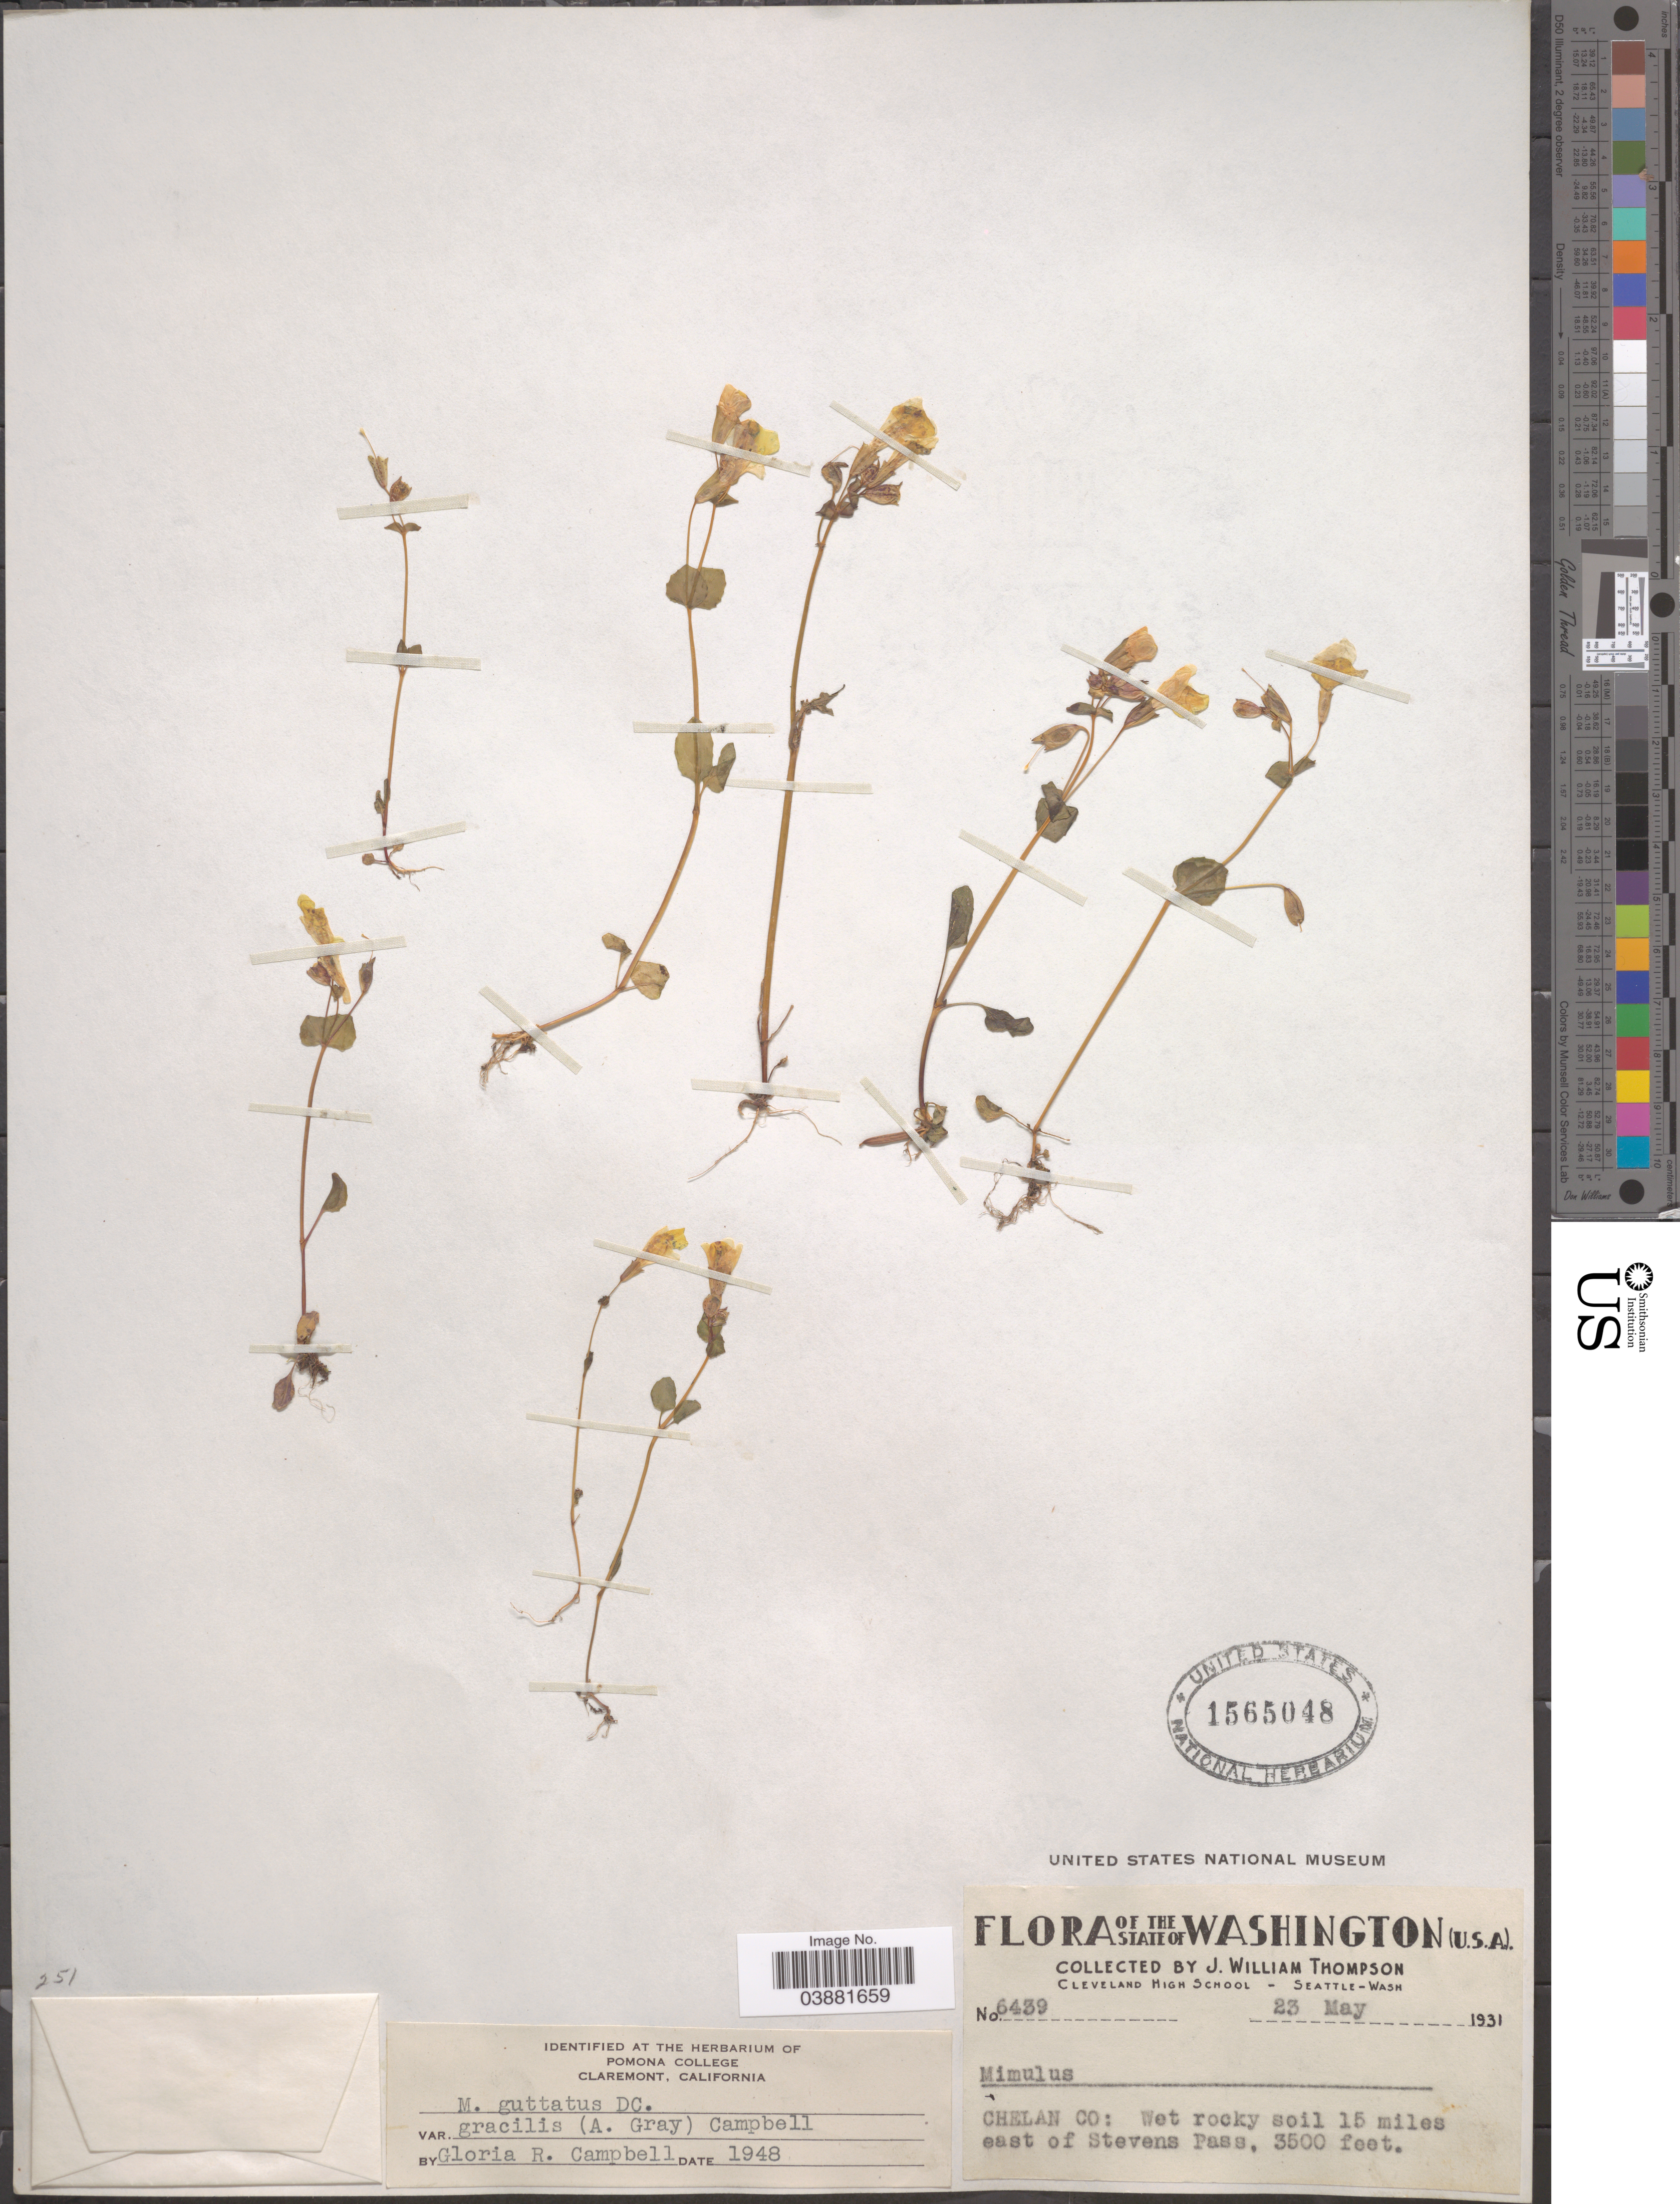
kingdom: Plantae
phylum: Tracheophyta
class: Magnoliopsida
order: Lamiales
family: Phrymaceae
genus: Mimulus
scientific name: Mimulus guttatus var. gracilis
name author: (A. Gray) G.R. Campb.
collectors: J. W. Thompson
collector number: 6439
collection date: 1931-05-23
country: United States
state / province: Washington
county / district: Chelan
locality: Chelan Co: 15 miles east of Stevens Pass.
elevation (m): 1067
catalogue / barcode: US 1565048